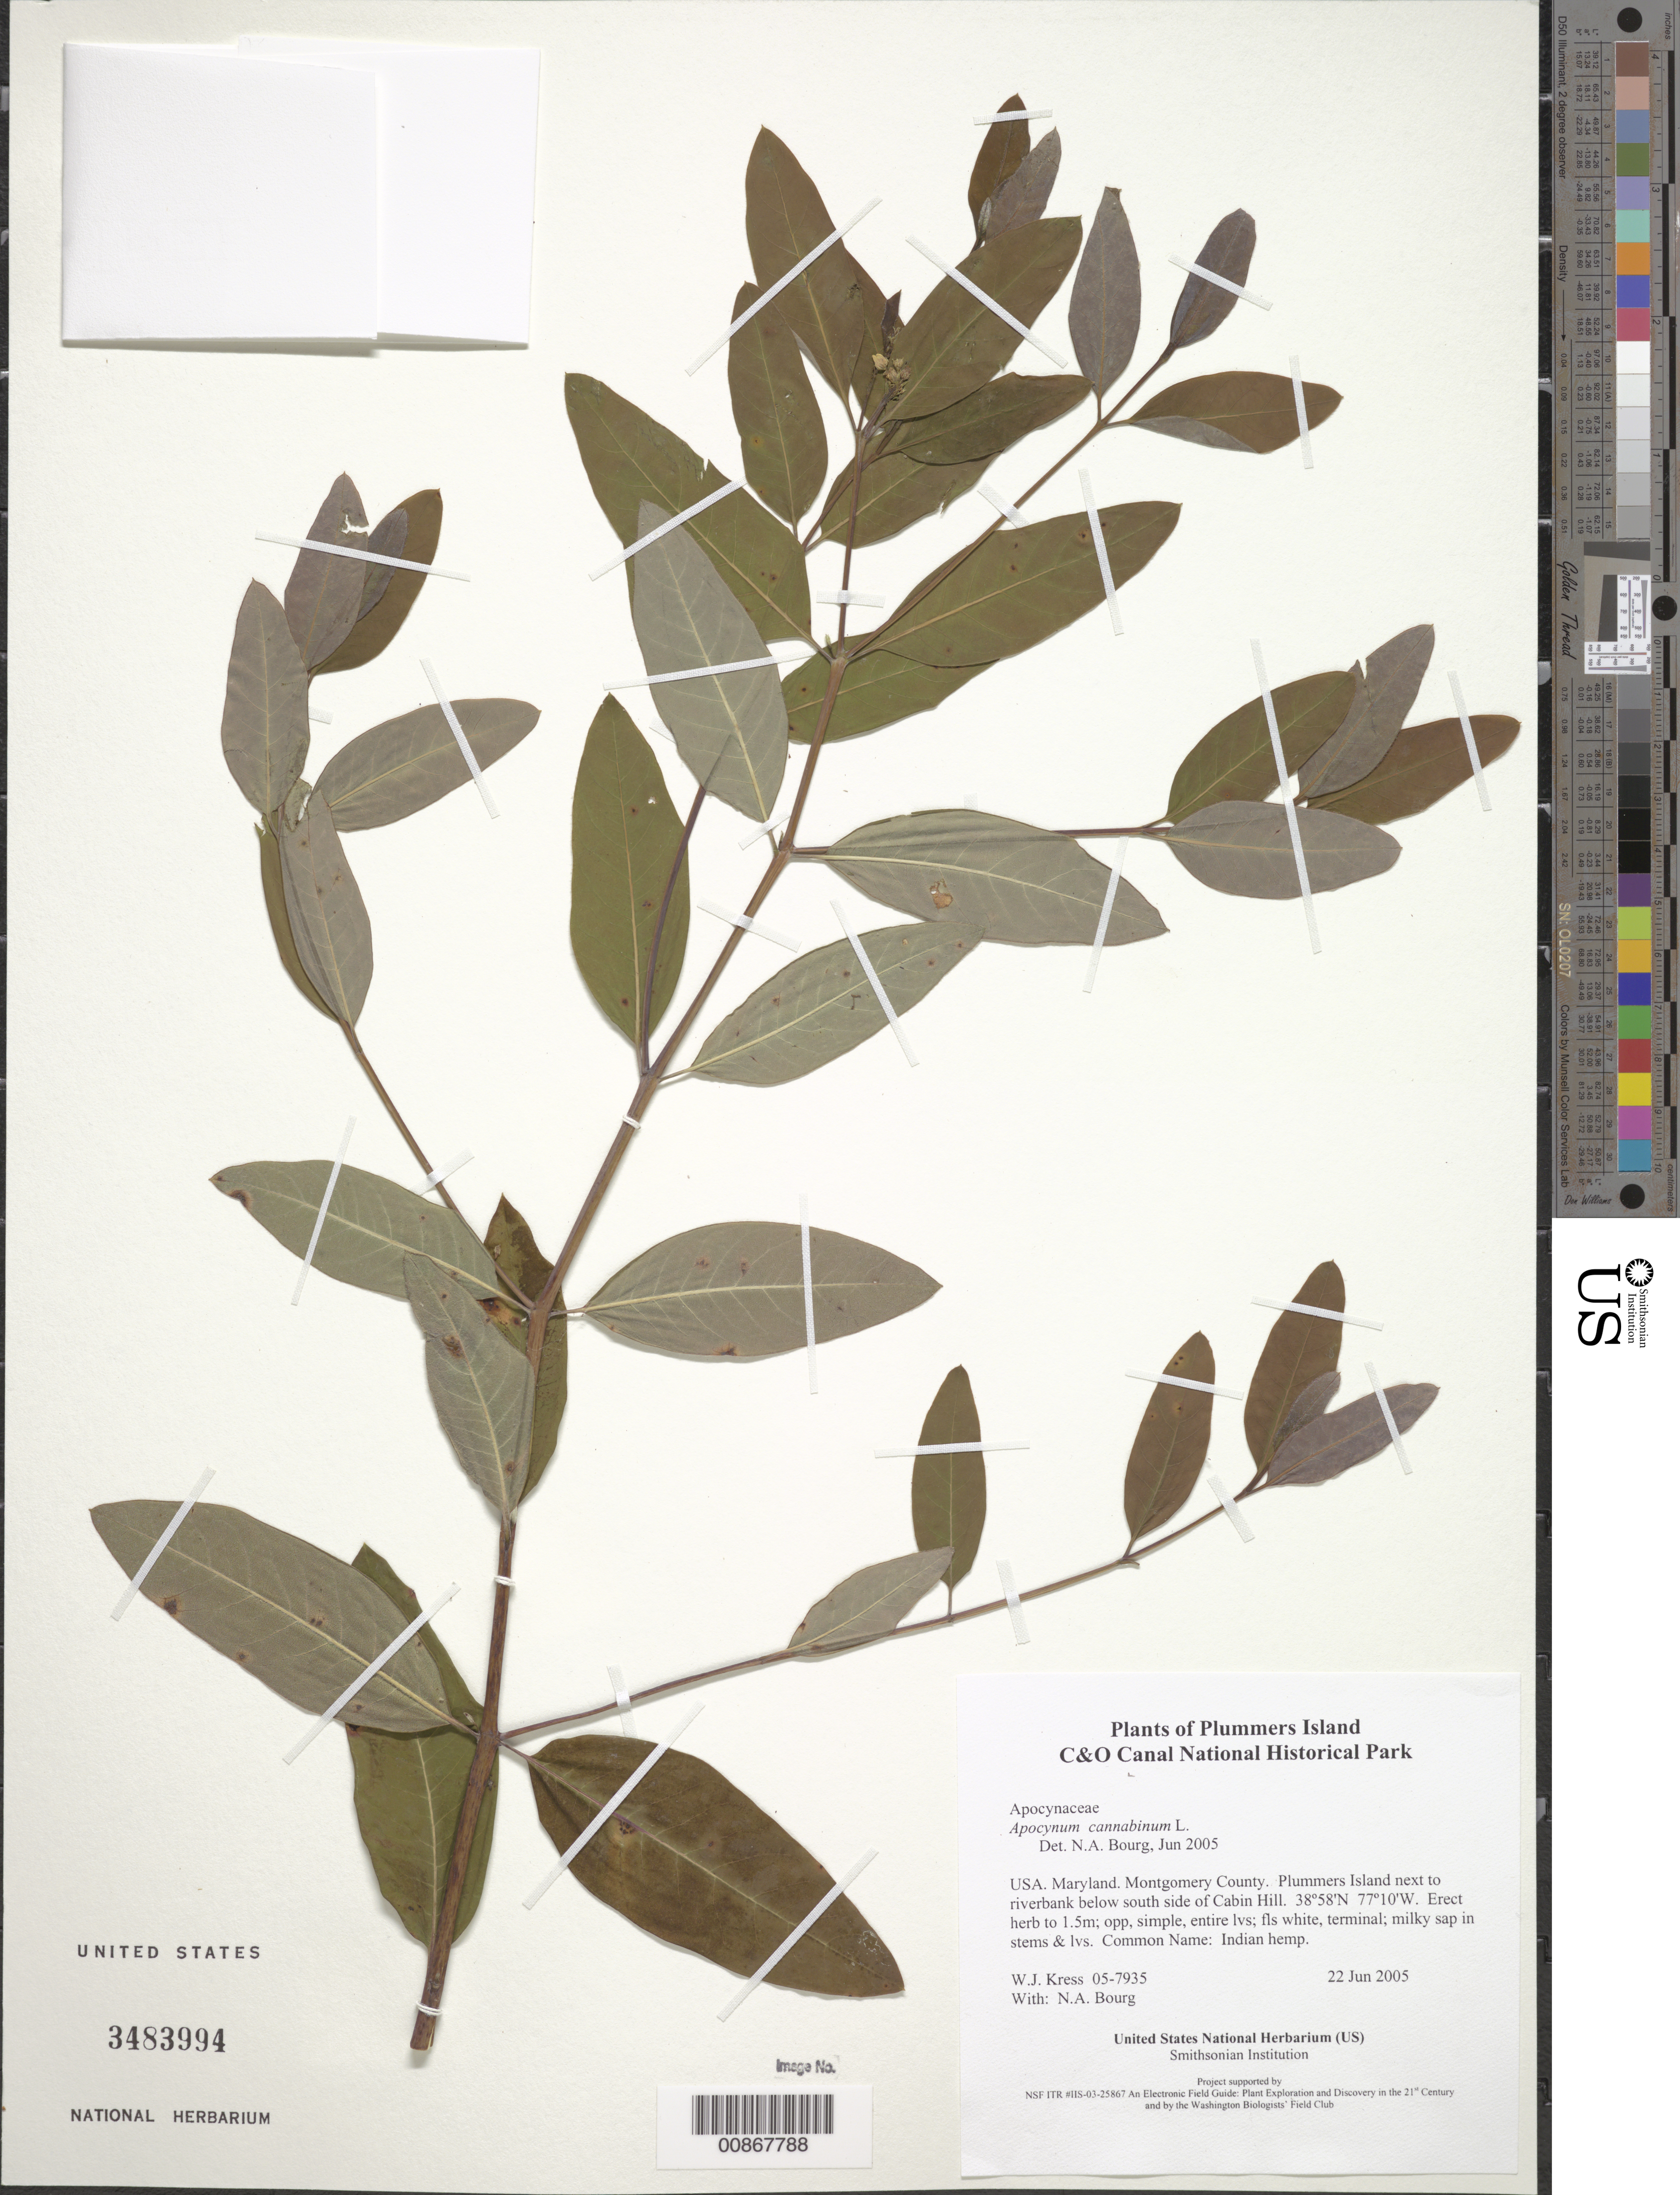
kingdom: Plantae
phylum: Tracheophyta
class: Magnoliopsida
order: Gentianales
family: Apocynaceae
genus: Apocynum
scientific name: Apocynum cannabinum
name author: L.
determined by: Bourg, N. A.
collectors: W. J. Kress & N. A. Bourg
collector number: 05-7935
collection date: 2005-06-22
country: United States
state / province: Maryland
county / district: Montgomery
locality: Chesapeake and Ohio Canal National Historical Park, Plummers Island next to riverbank below south side of Cabin Hill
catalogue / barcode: US 3483994